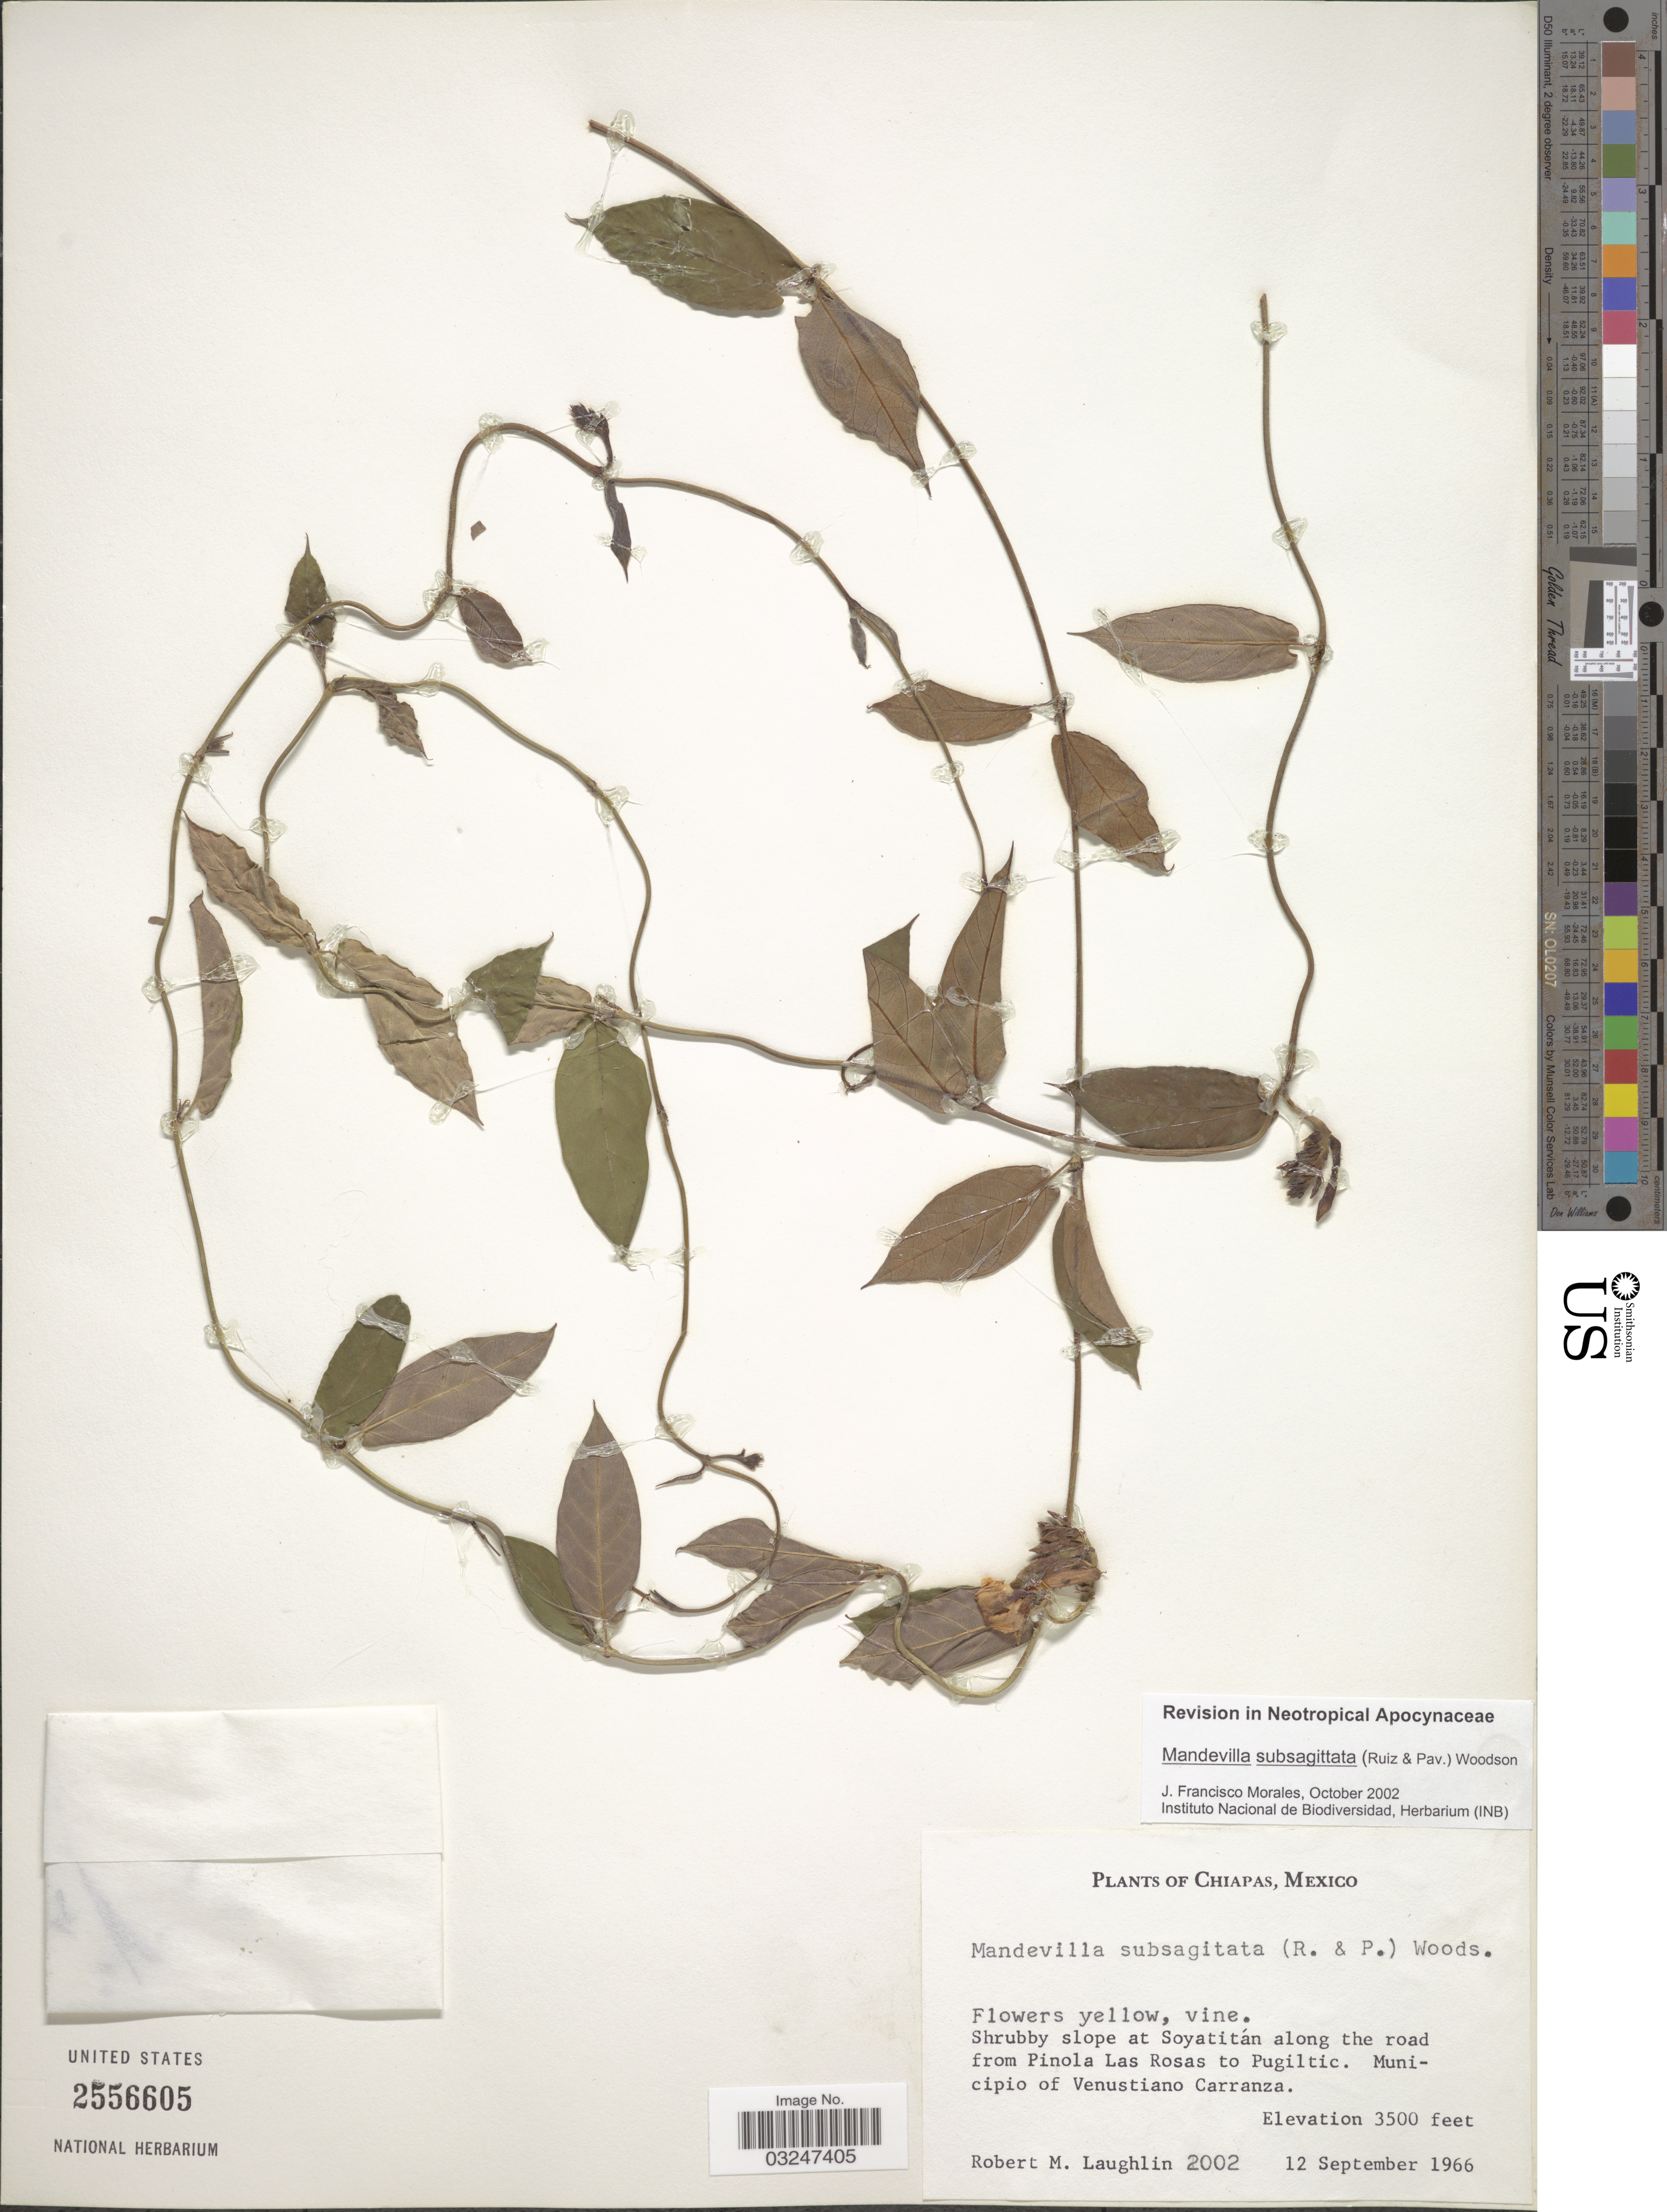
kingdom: Plantae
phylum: Tracheophyta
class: Magnoliopsida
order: Gentianales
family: Apocynaceae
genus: Mandevilla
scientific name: Mandevilla subsagittata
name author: (Ruiz & Pav.) Woodson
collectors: R. M. Laughlin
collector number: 2002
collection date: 1966-09-12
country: Mexico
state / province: Chiapas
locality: Shrubby slope ar Soyatitán along the road from Pinola Las Rosas to Pugiltic. Municipio of Venustiano Carranza.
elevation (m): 1067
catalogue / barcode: US 2556605